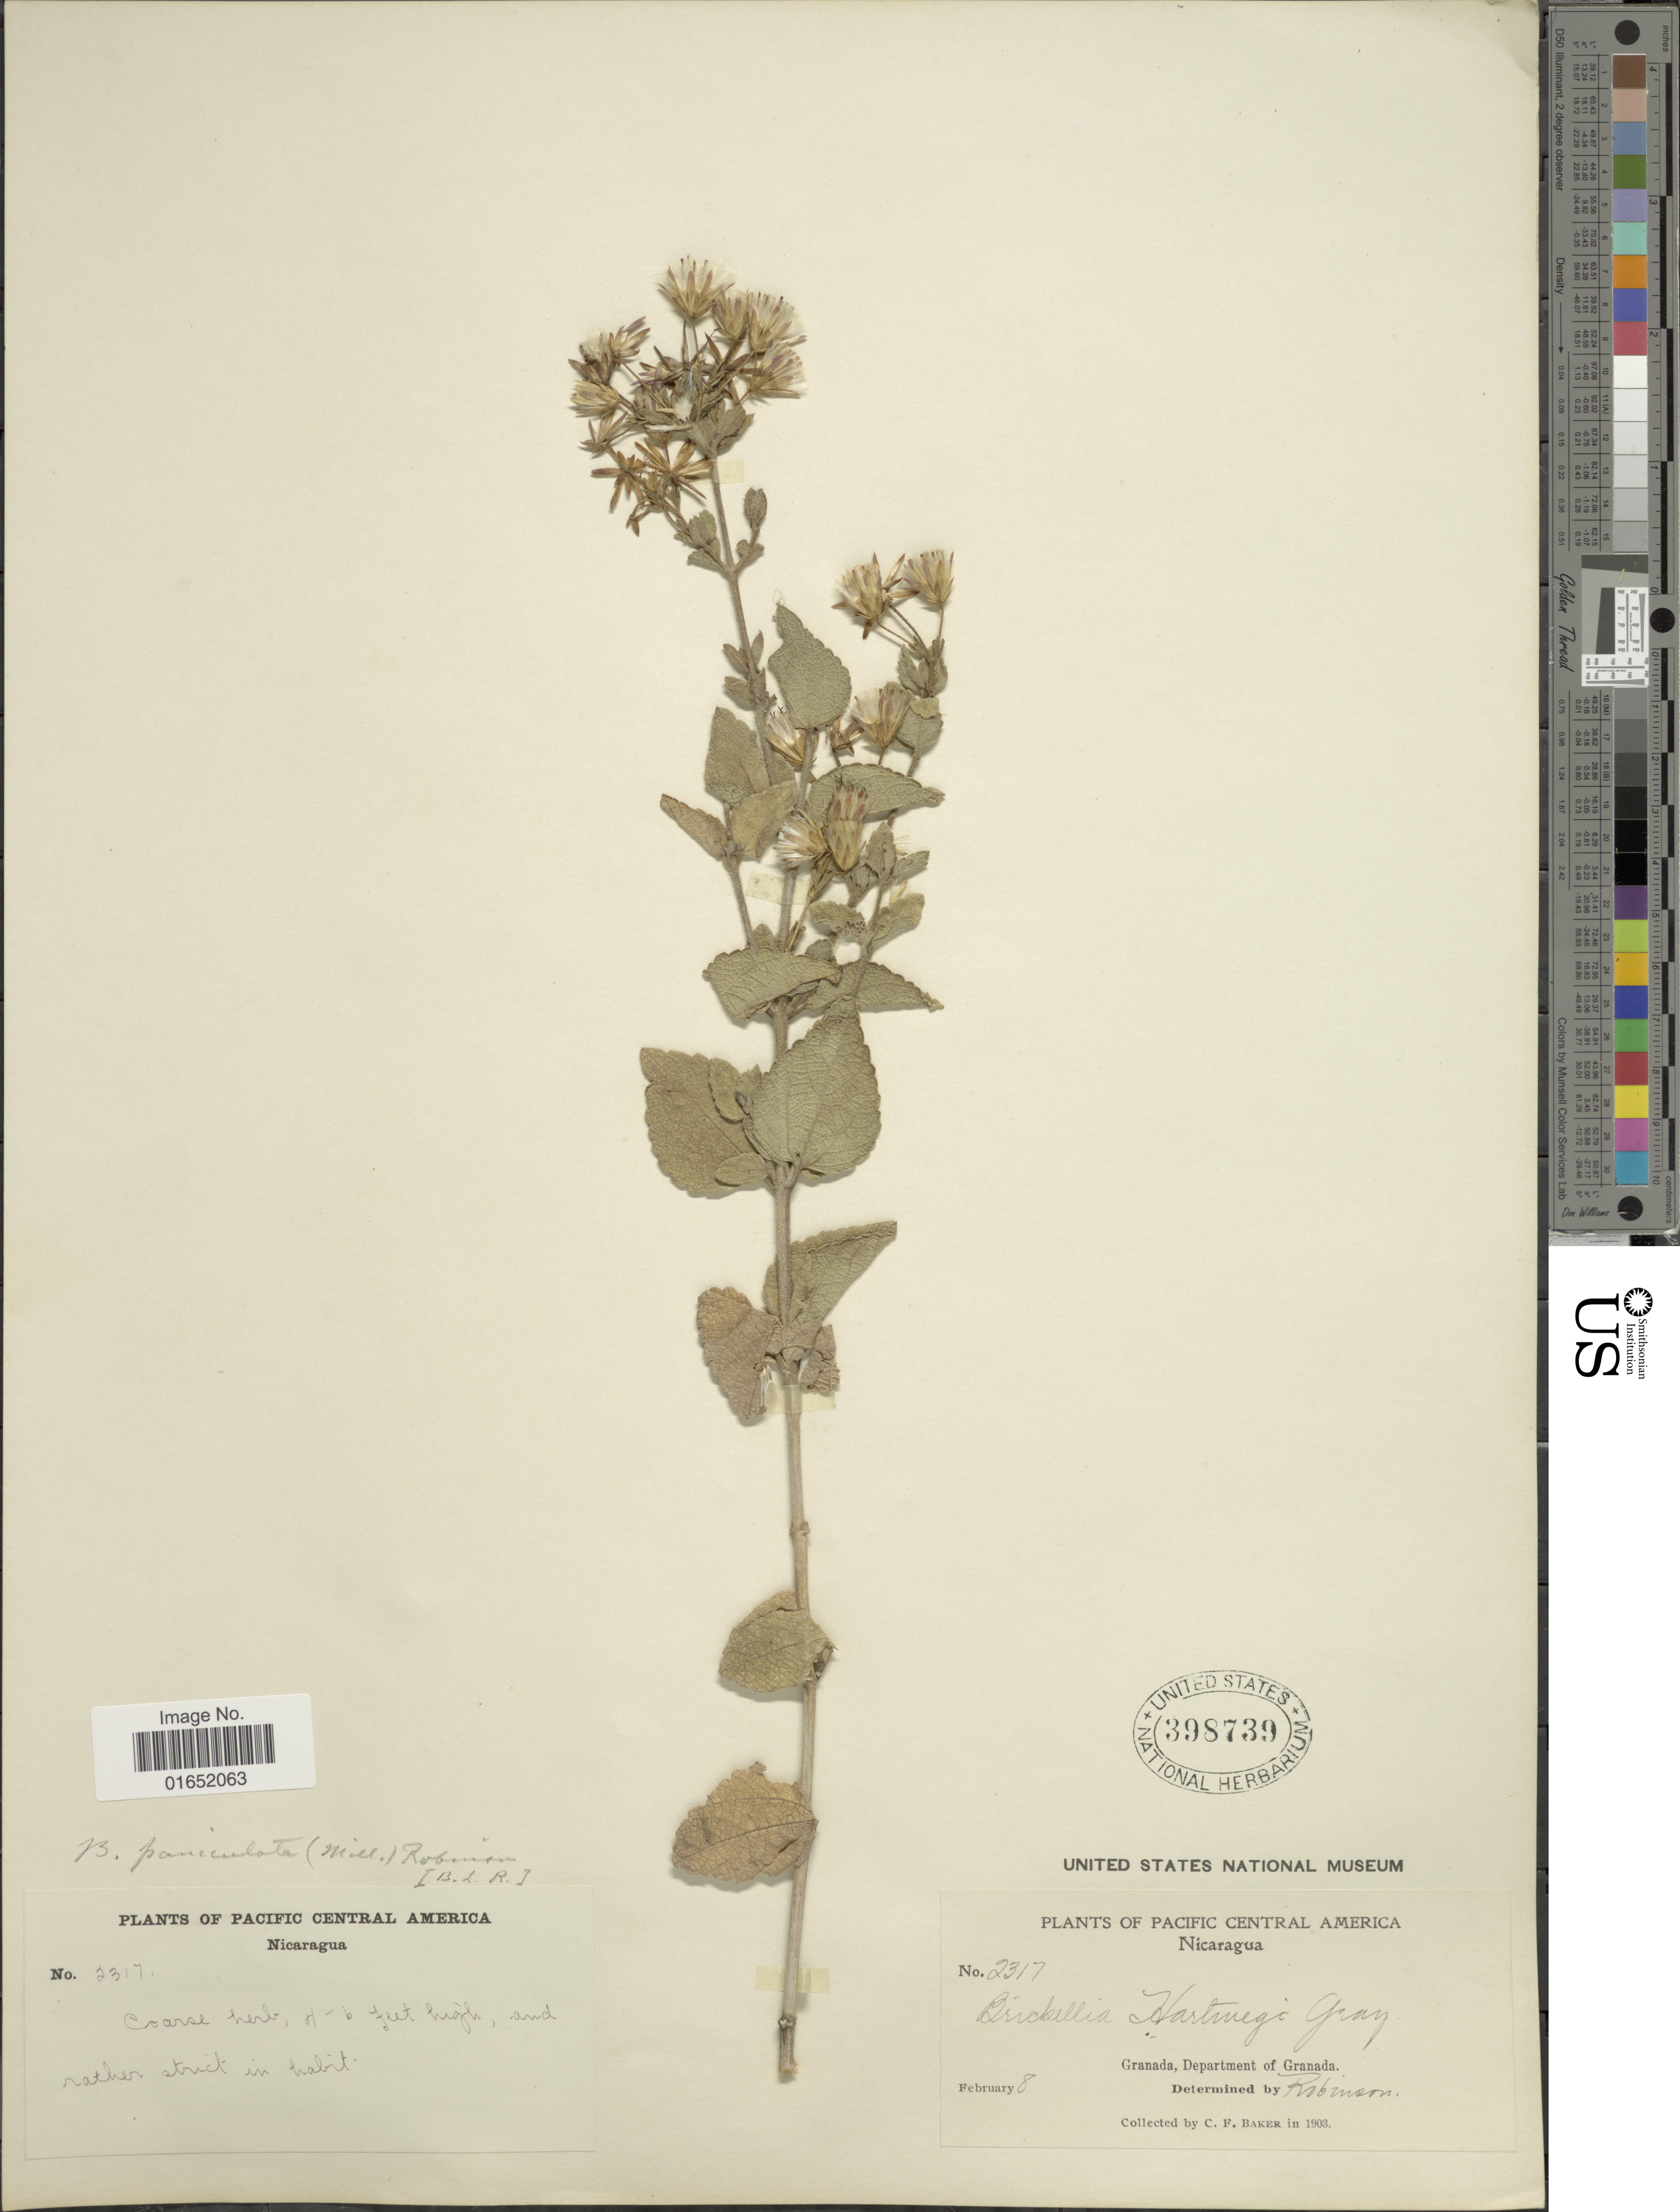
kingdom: Plantae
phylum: Tracheophyta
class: Magnoliopsida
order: Asterales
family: Asteraceae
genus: Brickellia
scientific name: Brickellia paniculata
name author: (Mill.) B.L. Rob.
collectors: C. F. Baker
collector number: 2317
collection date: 1903-02-08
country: Nicaragua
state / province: Granada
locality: Pacific Central America, Granada, Department of Granada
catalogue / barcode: US 398739